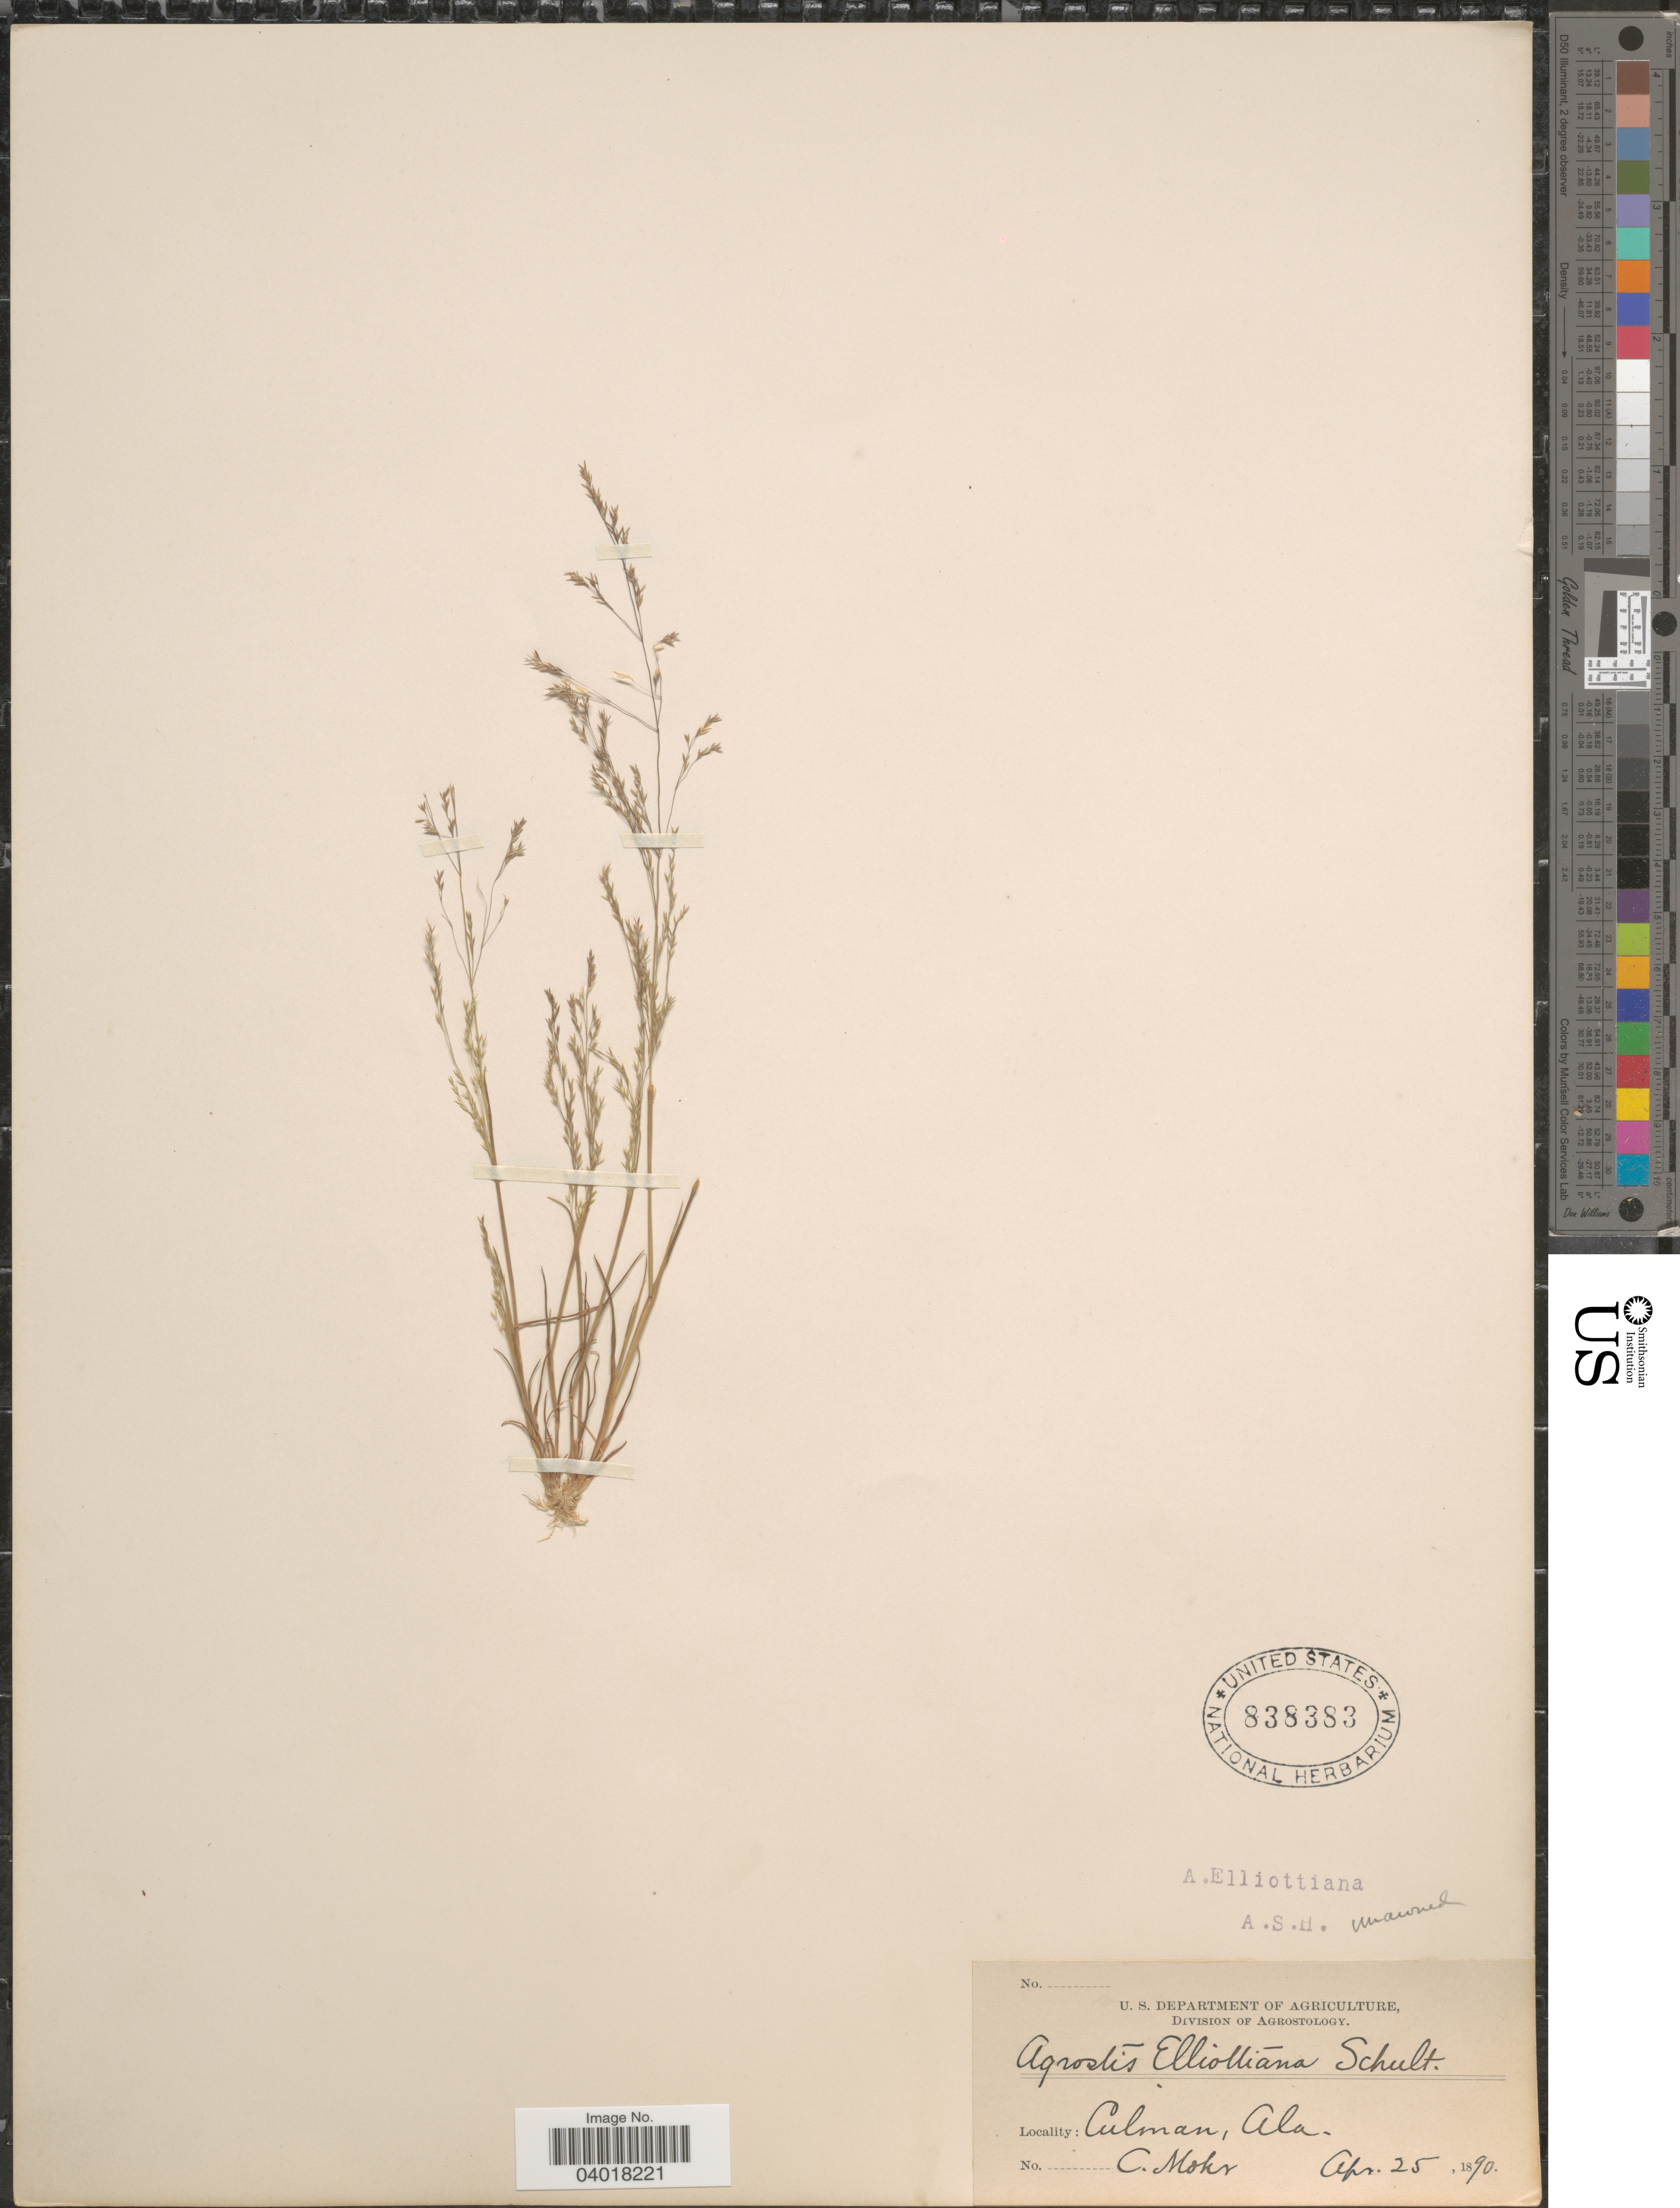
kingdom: Plantae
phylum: Tracheophyta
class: Liliopsida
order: Poales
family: Poaceae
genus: Agrostis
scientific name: Agrostis elliottiana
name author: Schult.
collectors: C. T. Mohr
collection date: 1890-04-25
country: United States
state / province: Alabama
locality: Culman.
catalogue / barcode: US 838383